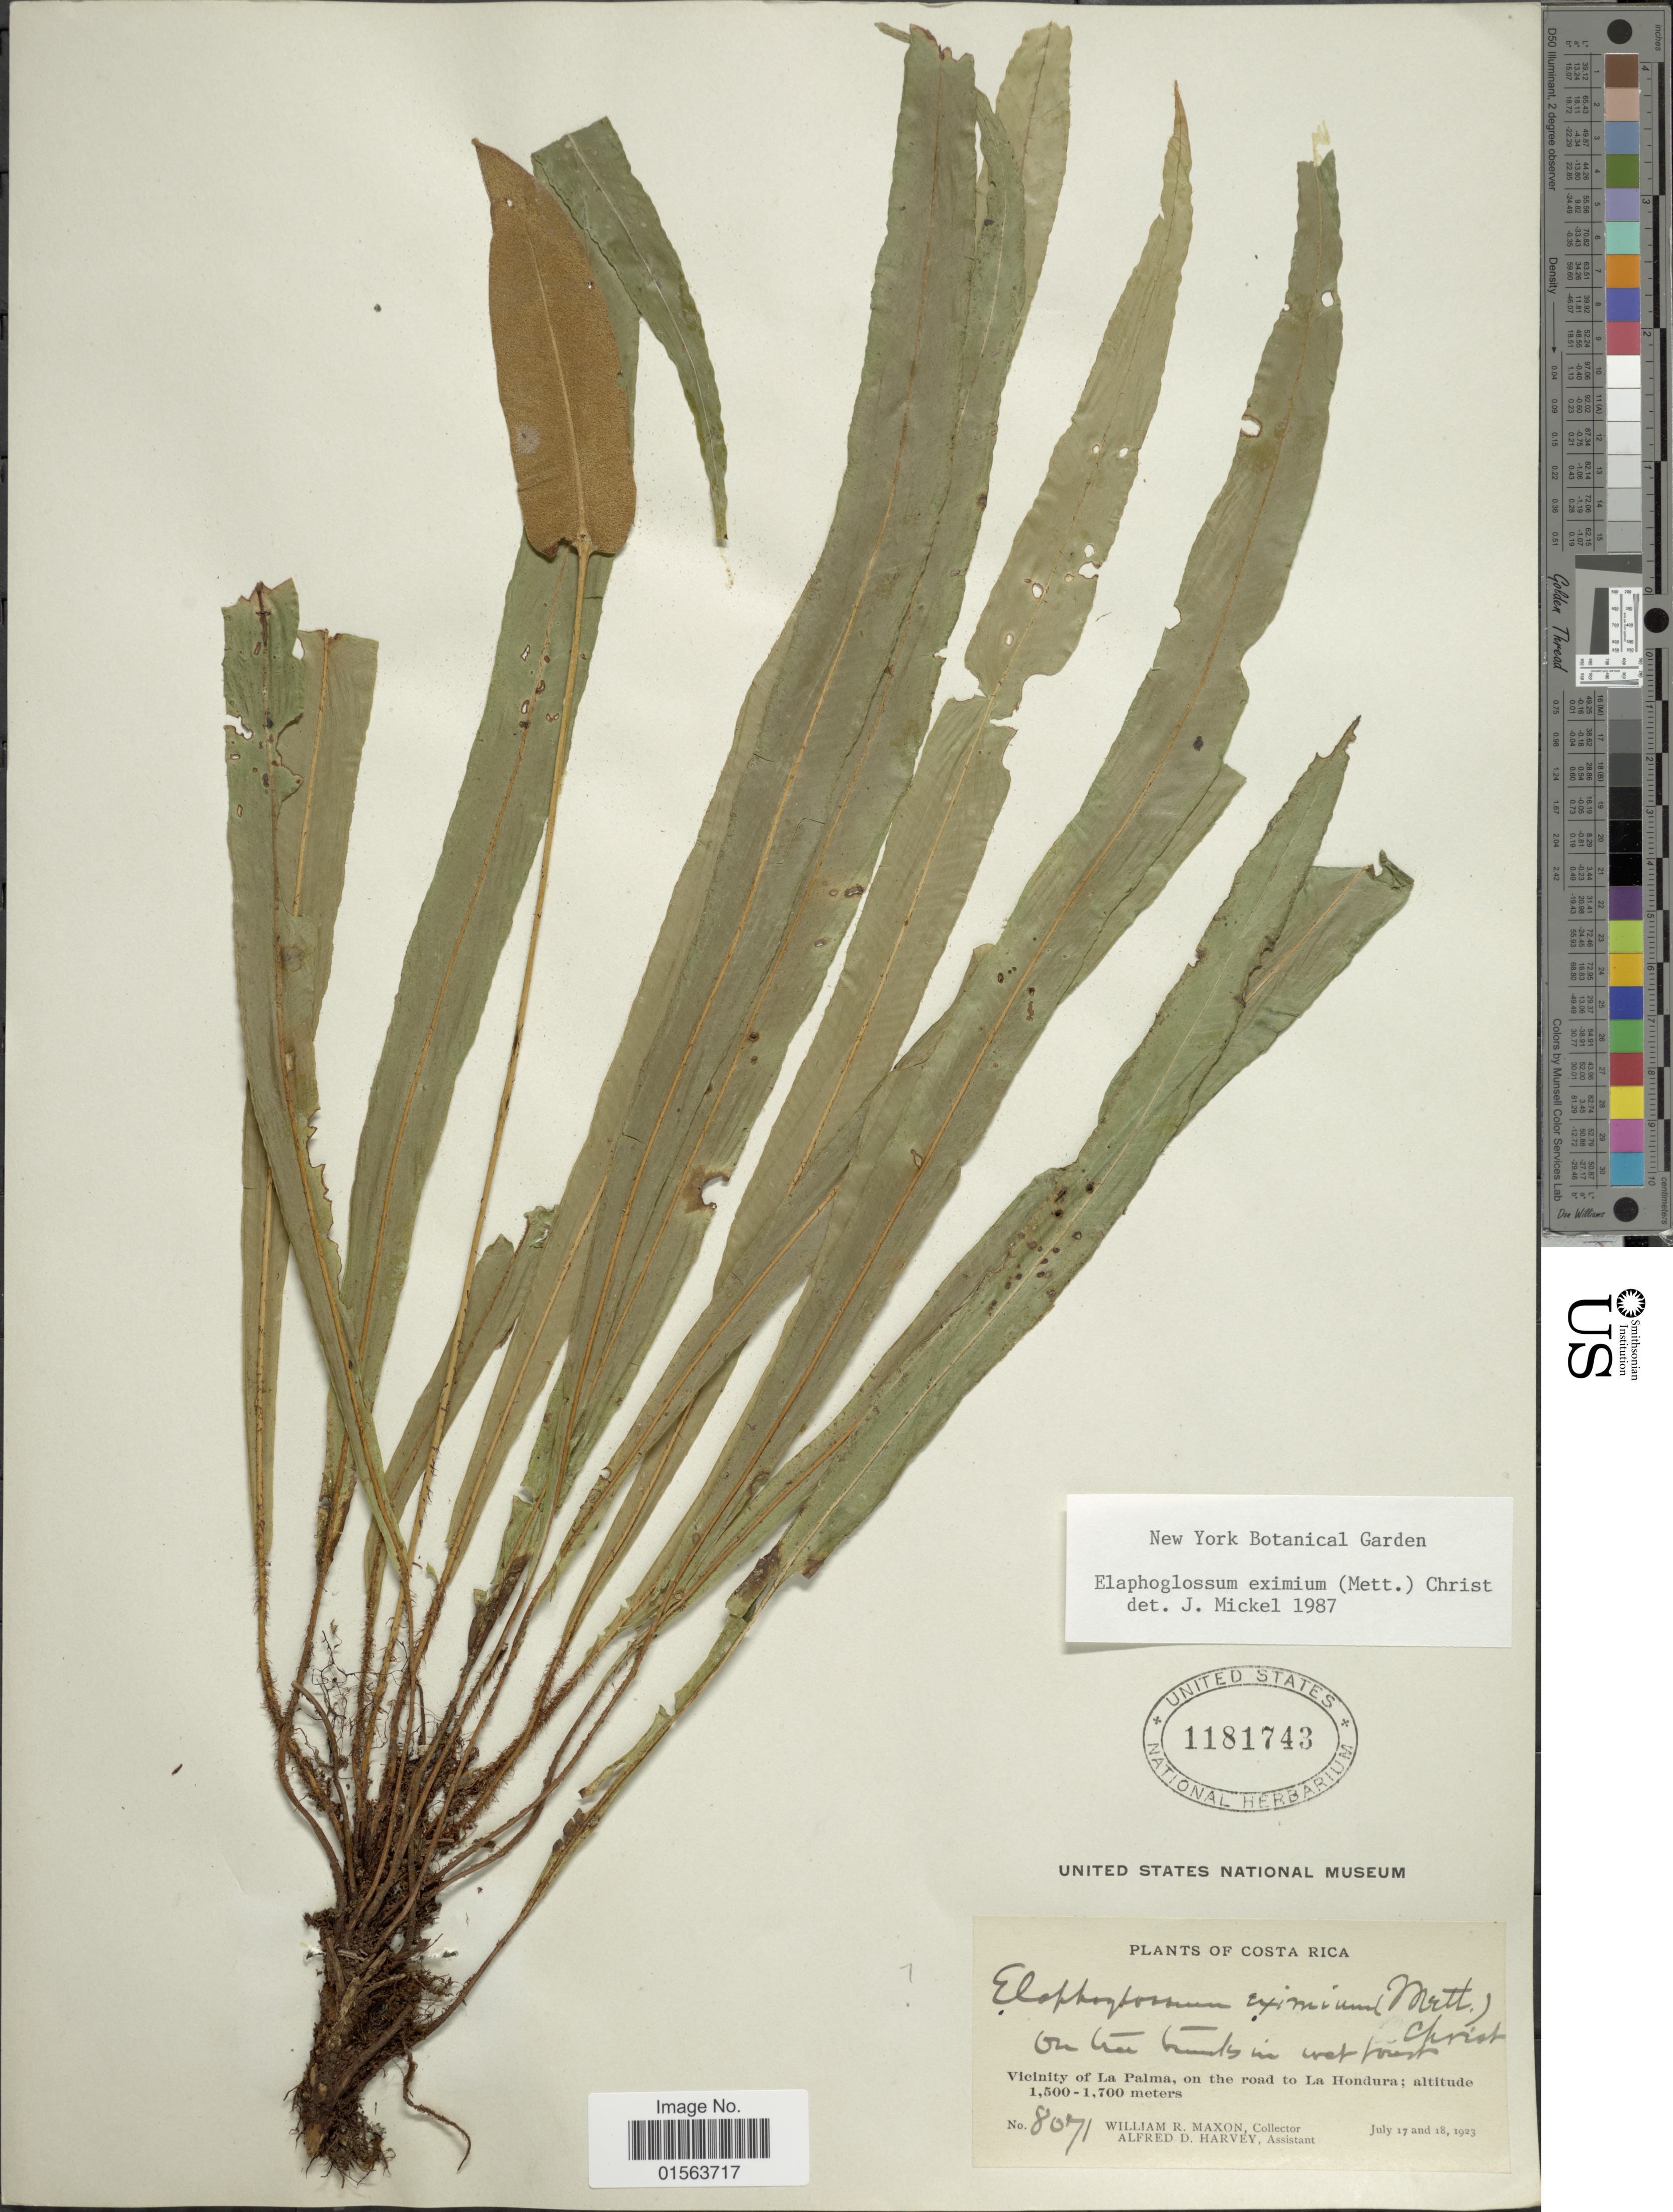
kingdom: Plantae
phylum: Tracheophyta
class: Polypodiopsida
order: Polypodiales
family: Dryopteridaceae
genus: Elaphoglossum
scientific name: Elaphoglossum eximium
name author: (Mett.) Christ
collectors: W. R. Maxon & A. D. Harvey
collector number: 8071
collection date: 1923-07-17/1923-07-18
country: Costa Rica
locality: Vciinity of La Palma, on the road to La Hondura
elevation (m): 1500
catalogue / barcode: US 1181743